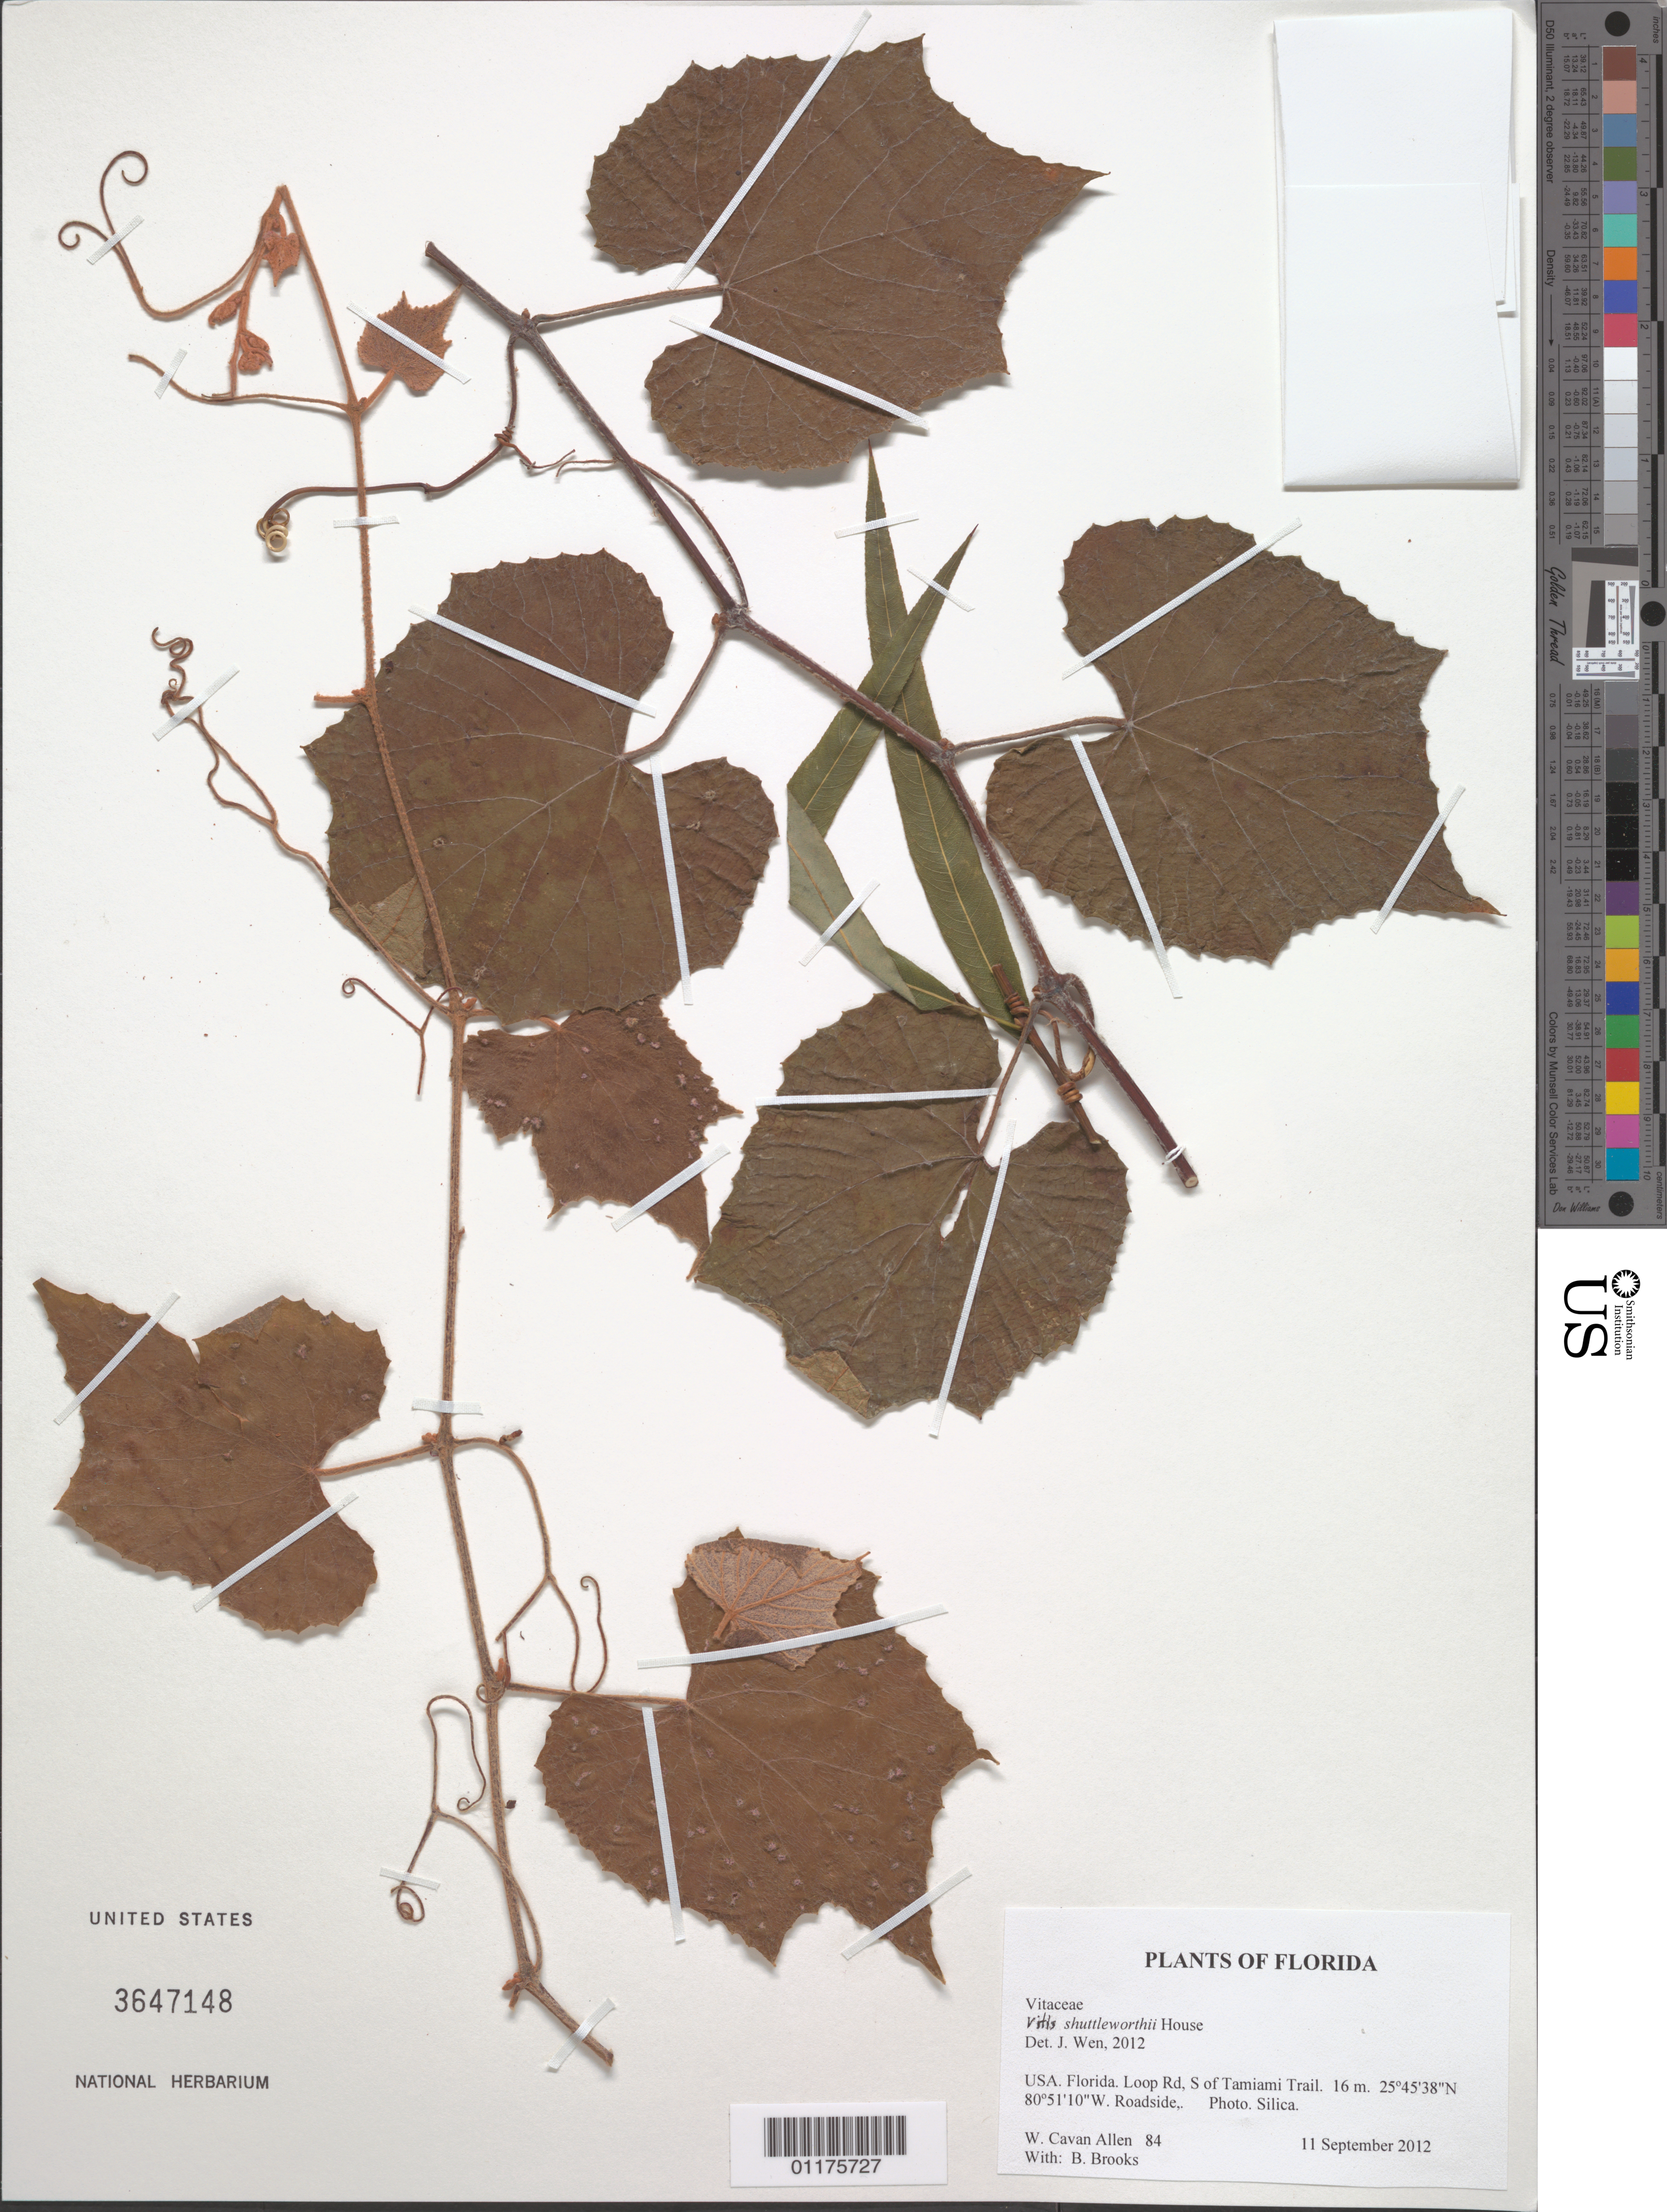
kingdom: Plantae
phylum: Tracheophyta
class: Magnoliopsida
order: Vitales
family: Vitaceae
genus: Vitis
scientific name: Vitis shuttleworthii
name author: House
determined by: Wen, Jun, (BOT), Smithsonian Institution - National Museum of Natural History (UNITED STATES)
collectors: W. C. Allen & B. Brooks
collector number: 84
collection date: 2012-09-11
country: United States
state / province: Florida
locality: Loop Rd., S of Tamiami Trail.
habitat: Roadside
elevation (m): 16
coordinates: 24 45 38 N, 25 45 38 W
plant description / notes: Photo. Silica.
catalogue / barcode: US 3647148